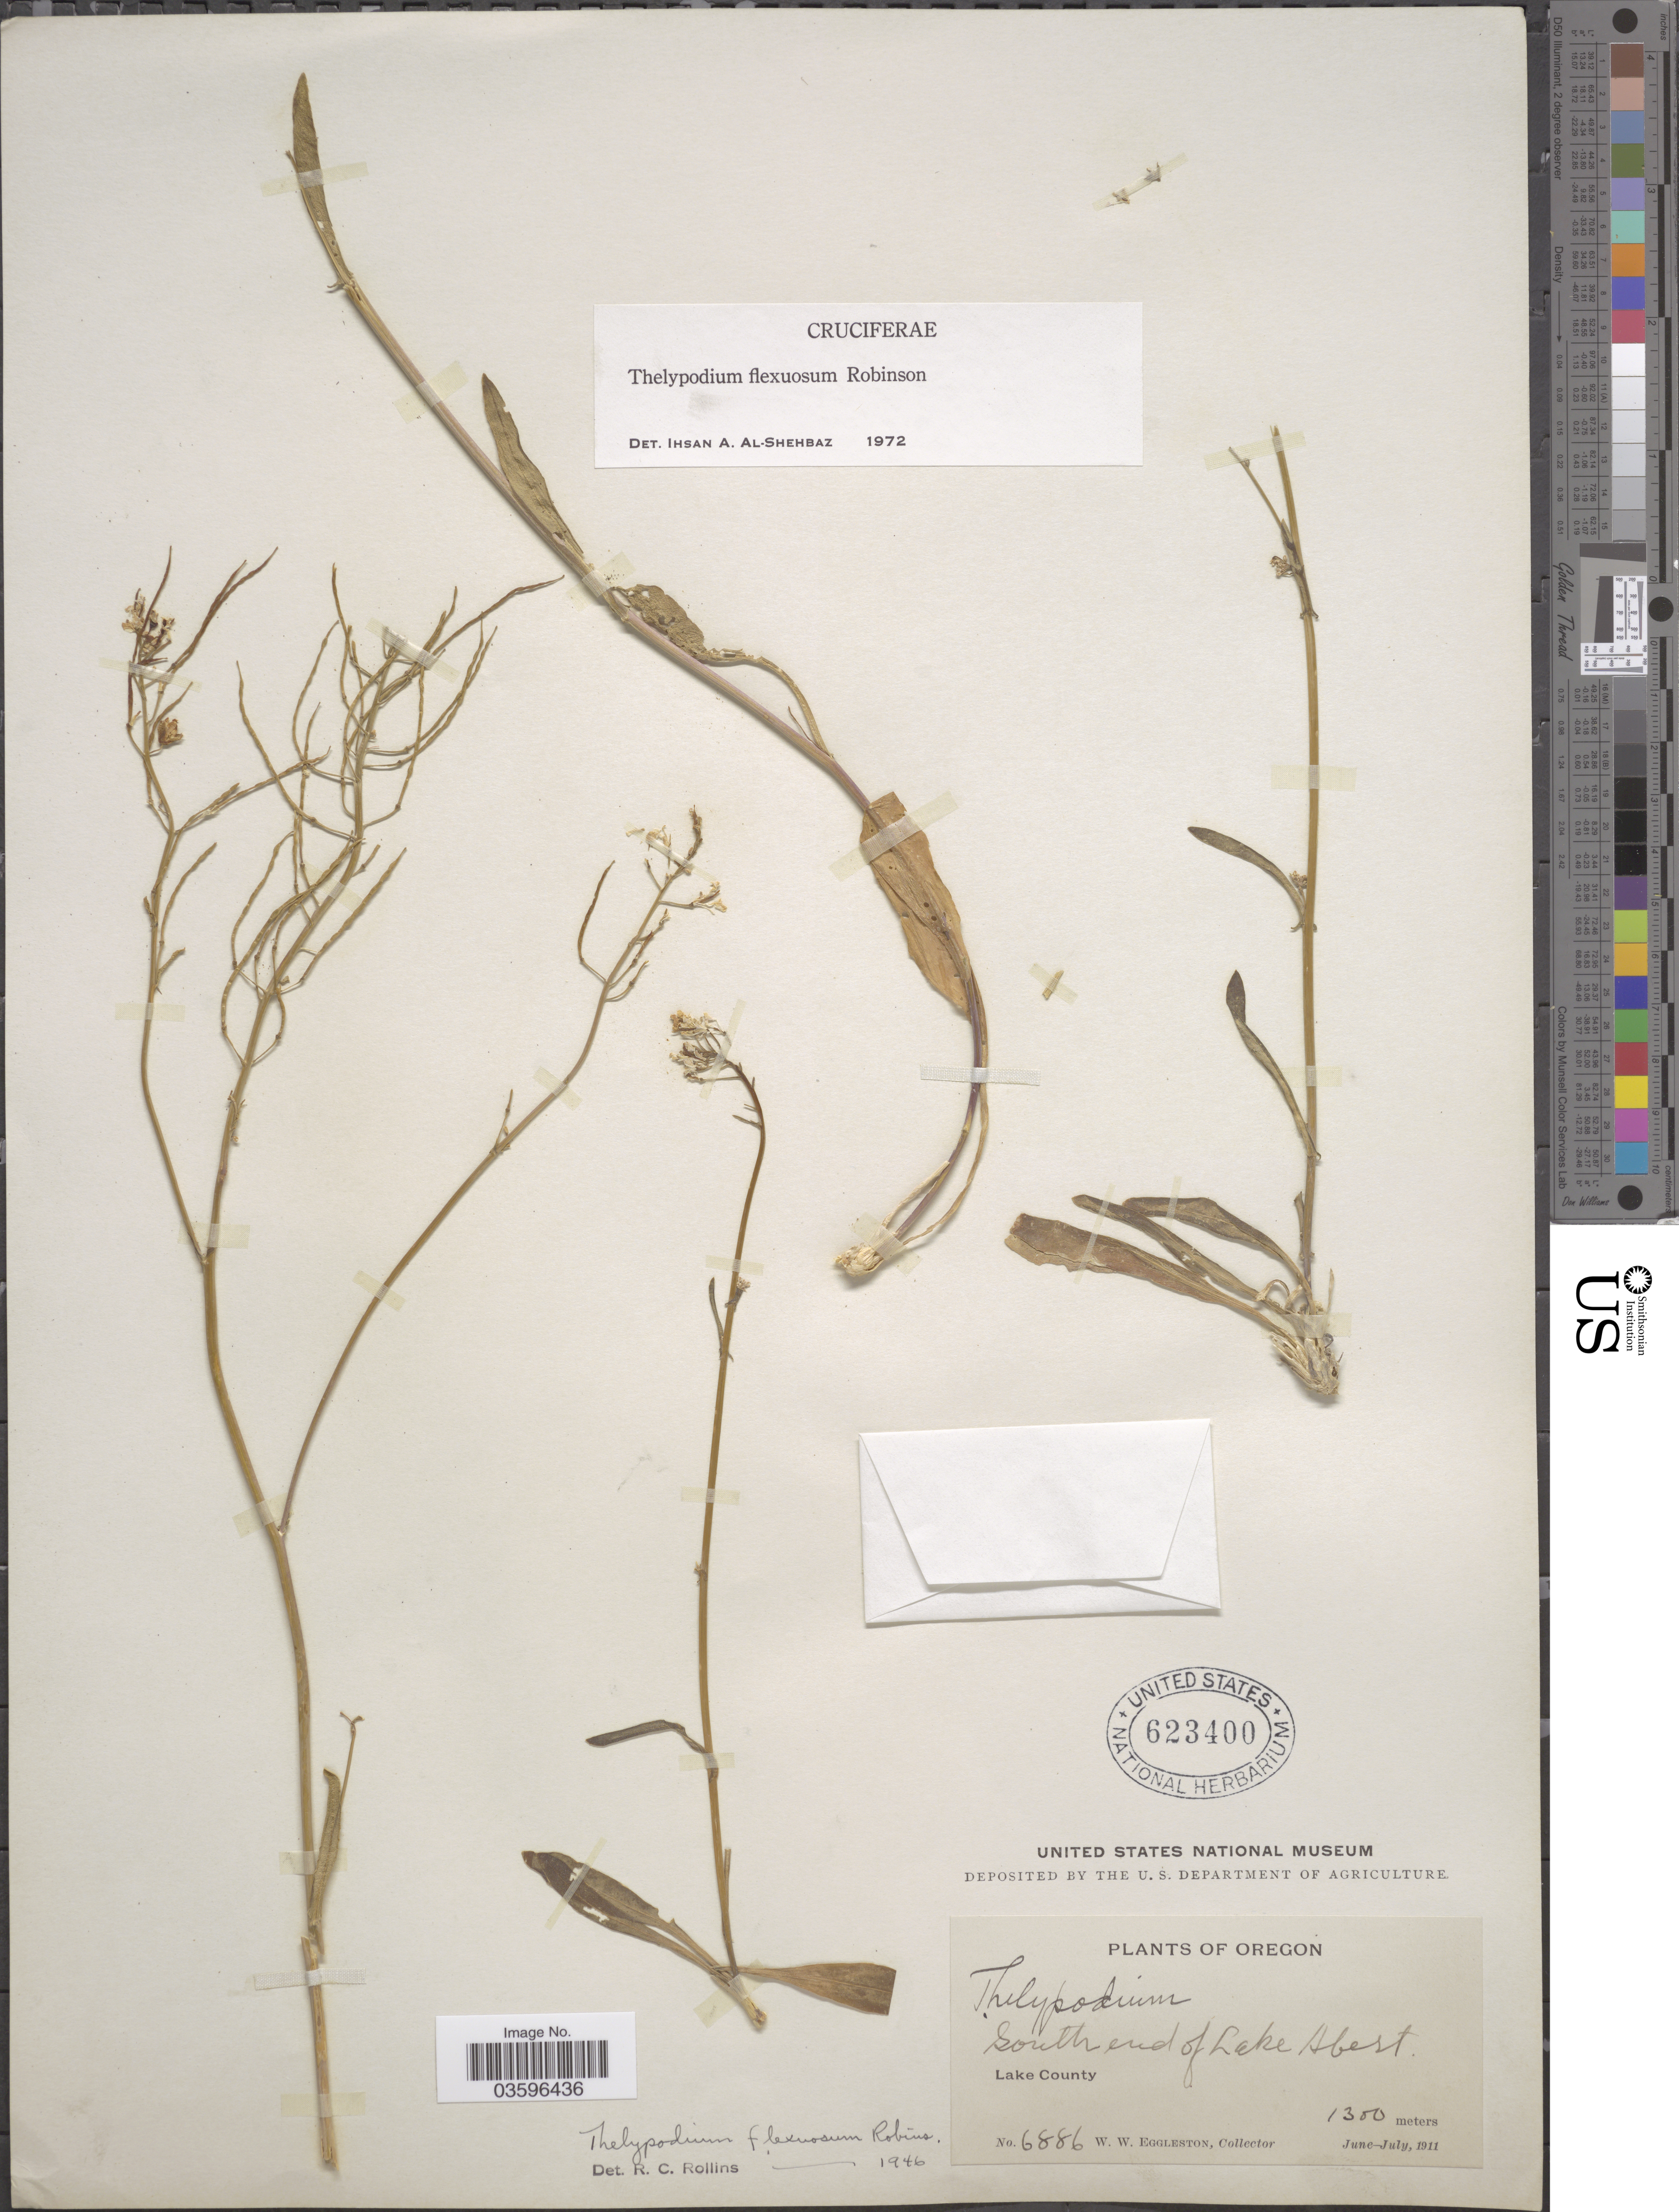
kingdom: Plantae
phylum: Tracheophyta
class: Magnoliopsida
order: Brassicales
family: Brassicaceae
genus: Thelypodium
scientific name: Thelypodium flexuosum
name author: B.L. Rob.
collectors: W. W. Eggleston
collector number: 6886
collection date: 1911-06/1911-07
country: United States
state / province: Oregon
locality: South end of Lake Abert. Lake County.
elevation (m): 1300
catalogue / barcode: US 623400